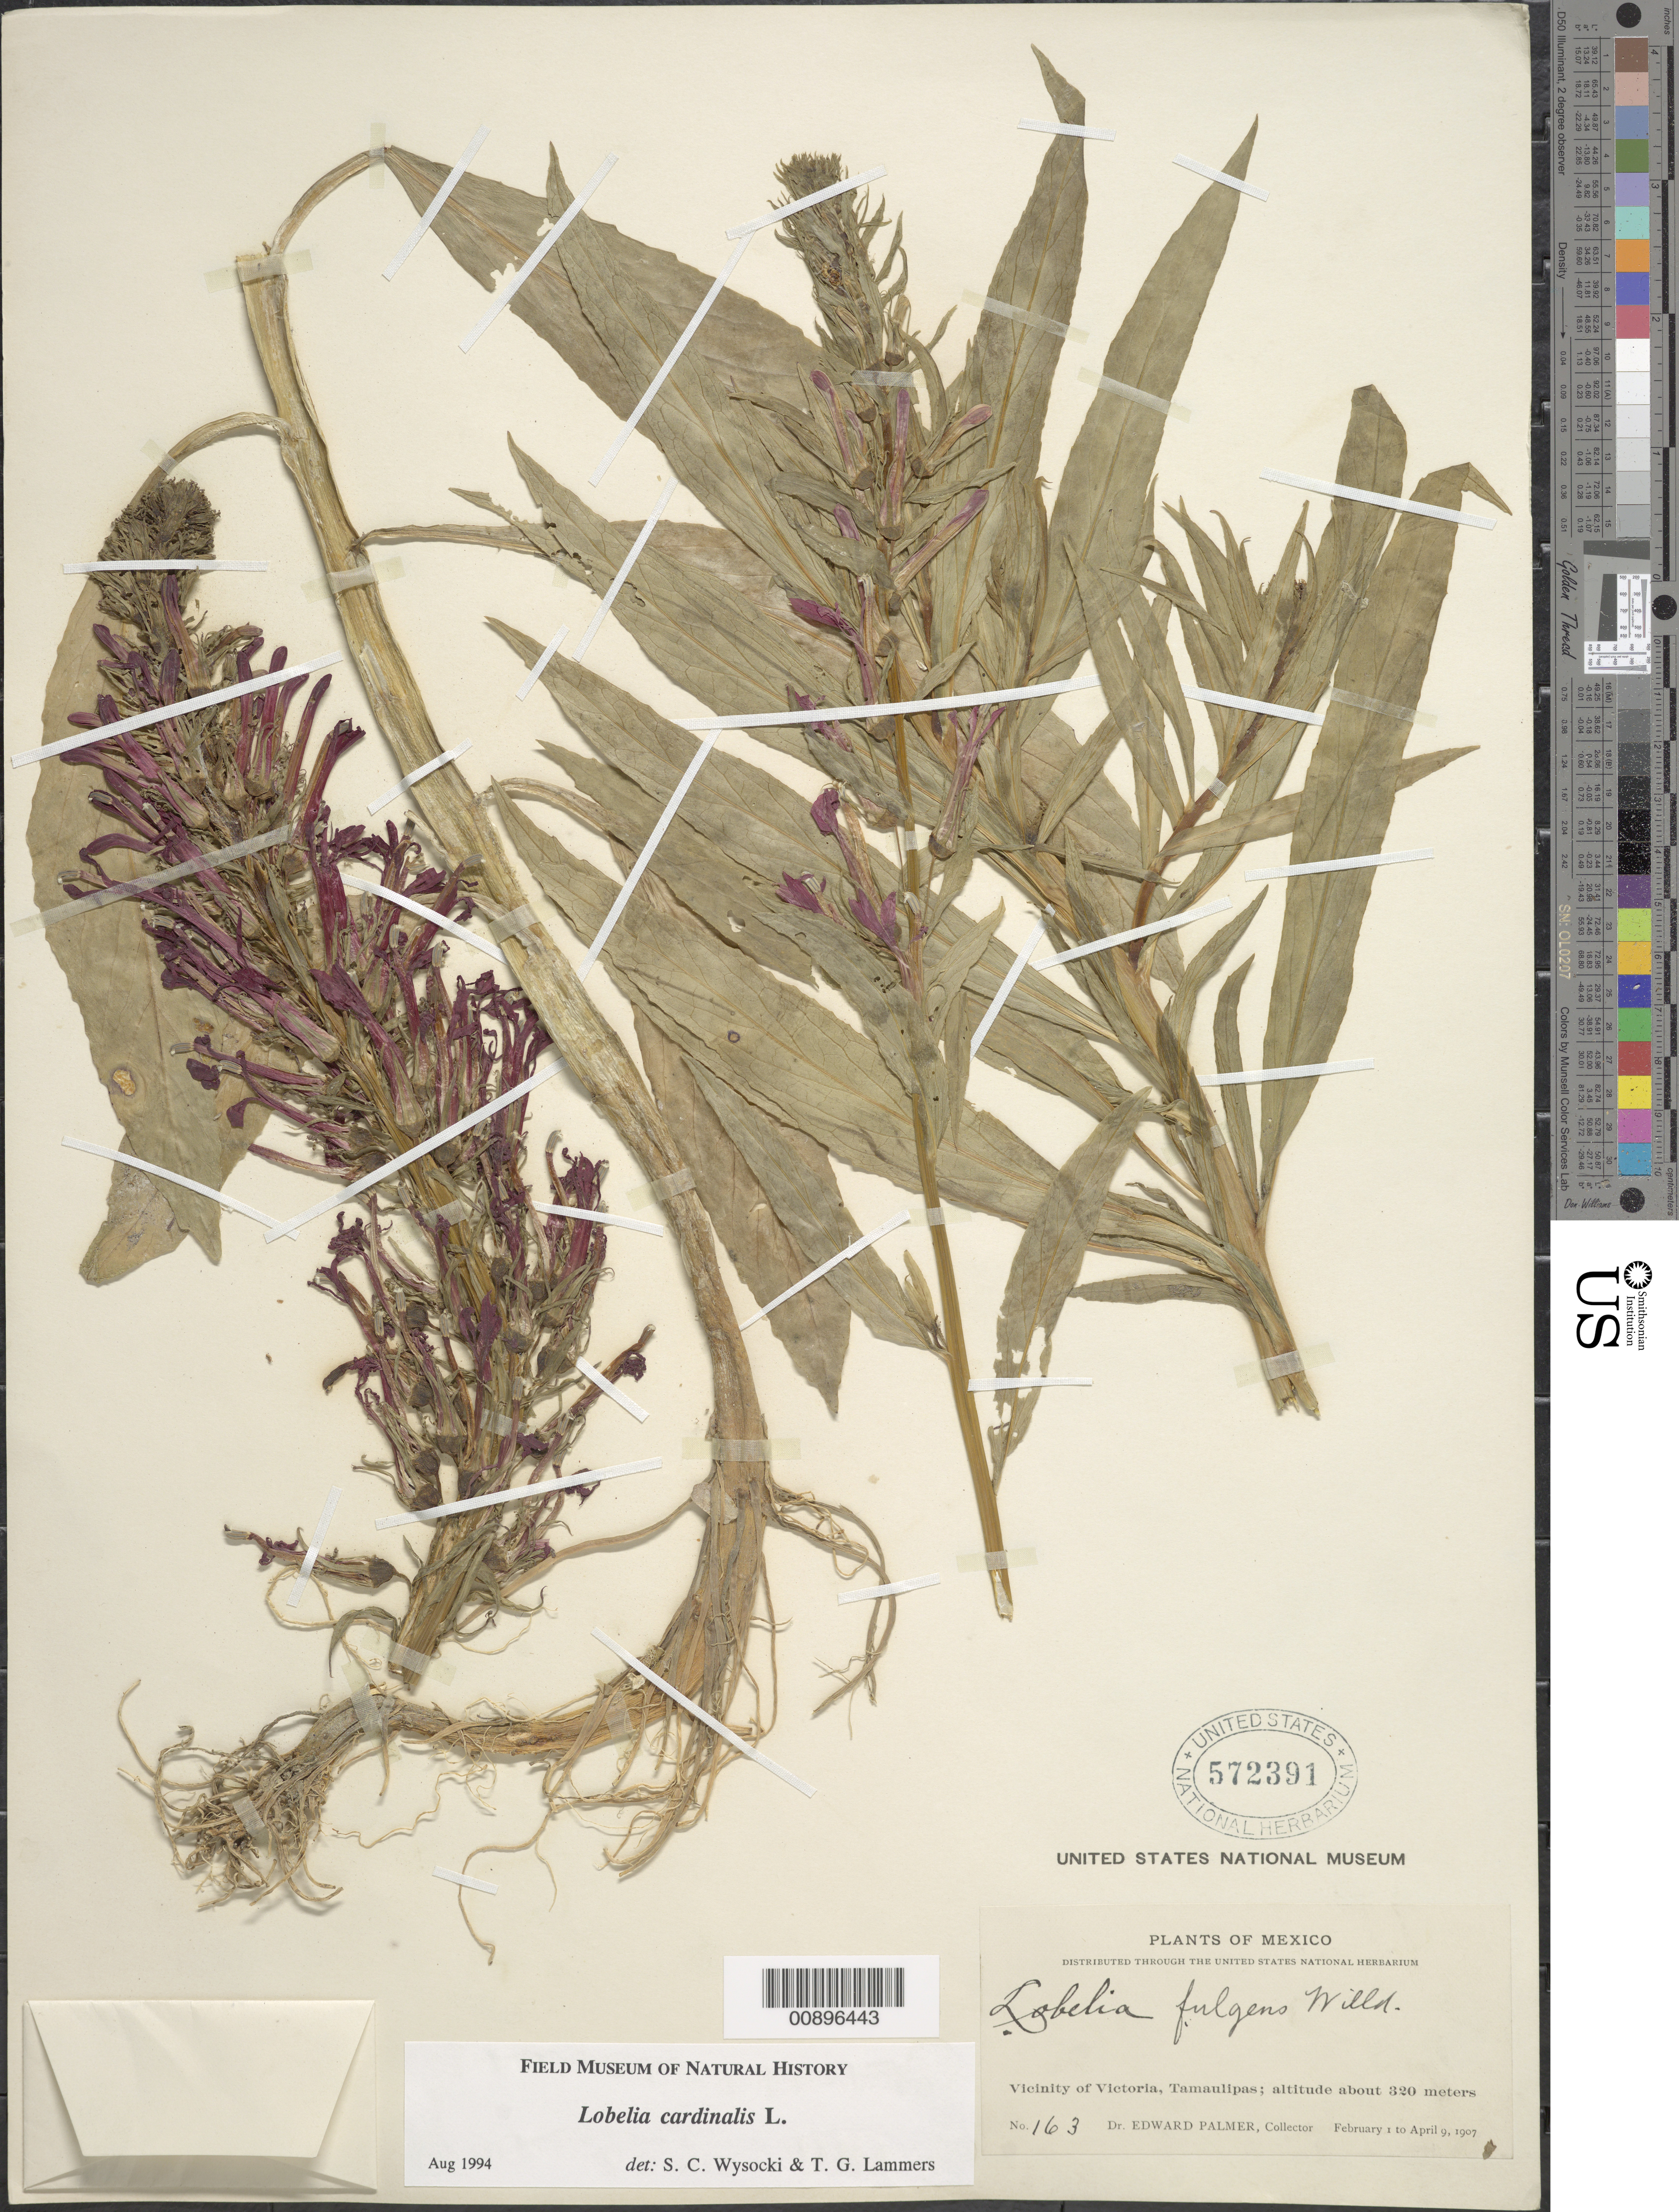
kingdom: Plantae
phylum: Tracheophyta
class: Magnoliopsida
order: Asterales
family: Campanulaceae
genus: Lobelia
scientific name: Lobelia cardinalis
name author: L.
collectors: E. Palmer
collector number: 163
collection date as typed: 01 Feb 1907 to 09 Apr 1907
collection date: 1907-02-01/1907-04-09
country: Mexico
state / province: Tamaulipas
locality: Vicinity of Victoria.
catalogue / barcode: US 572391